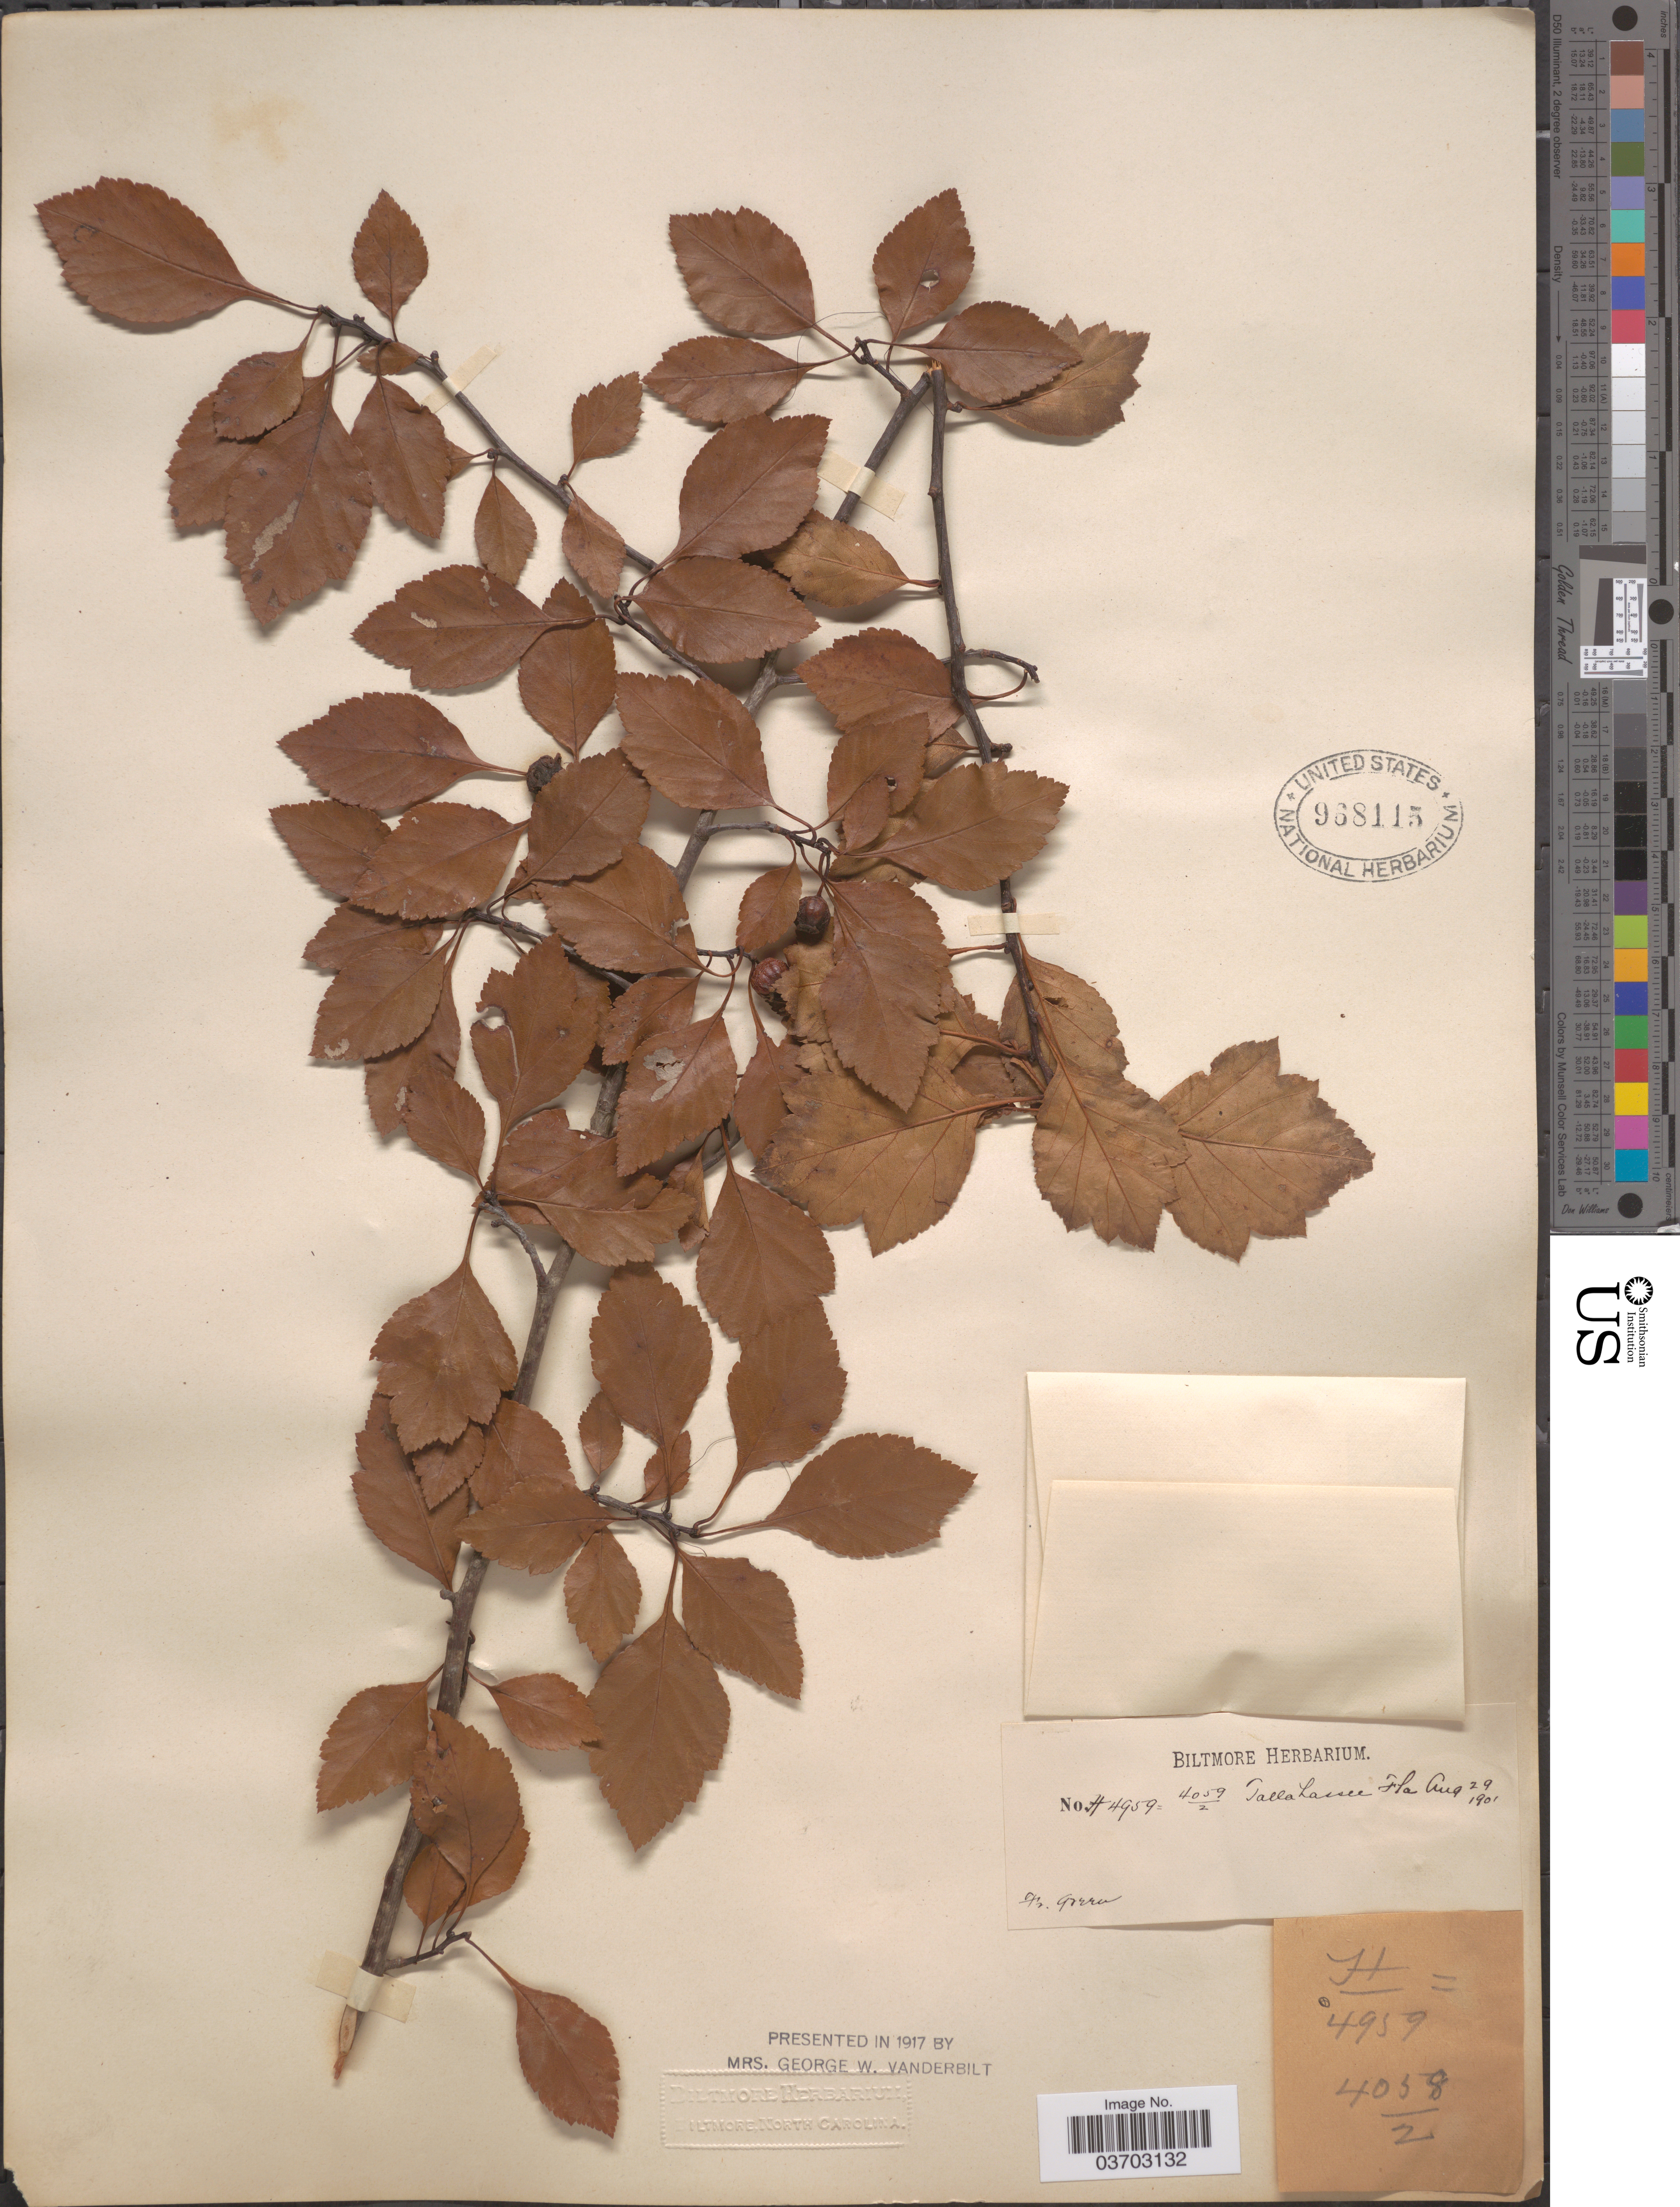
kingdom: Plantae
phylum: Tracheophyta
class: Magnoliopsida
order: Rosales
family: Rosaceae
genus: Crataegus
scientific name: Crataegus sp.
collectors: ex herb. Biltmore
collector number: H/4959=4058/2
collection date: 1901-08-29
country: United States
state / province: Florida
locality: Tallahassee.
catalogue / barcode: US 968115